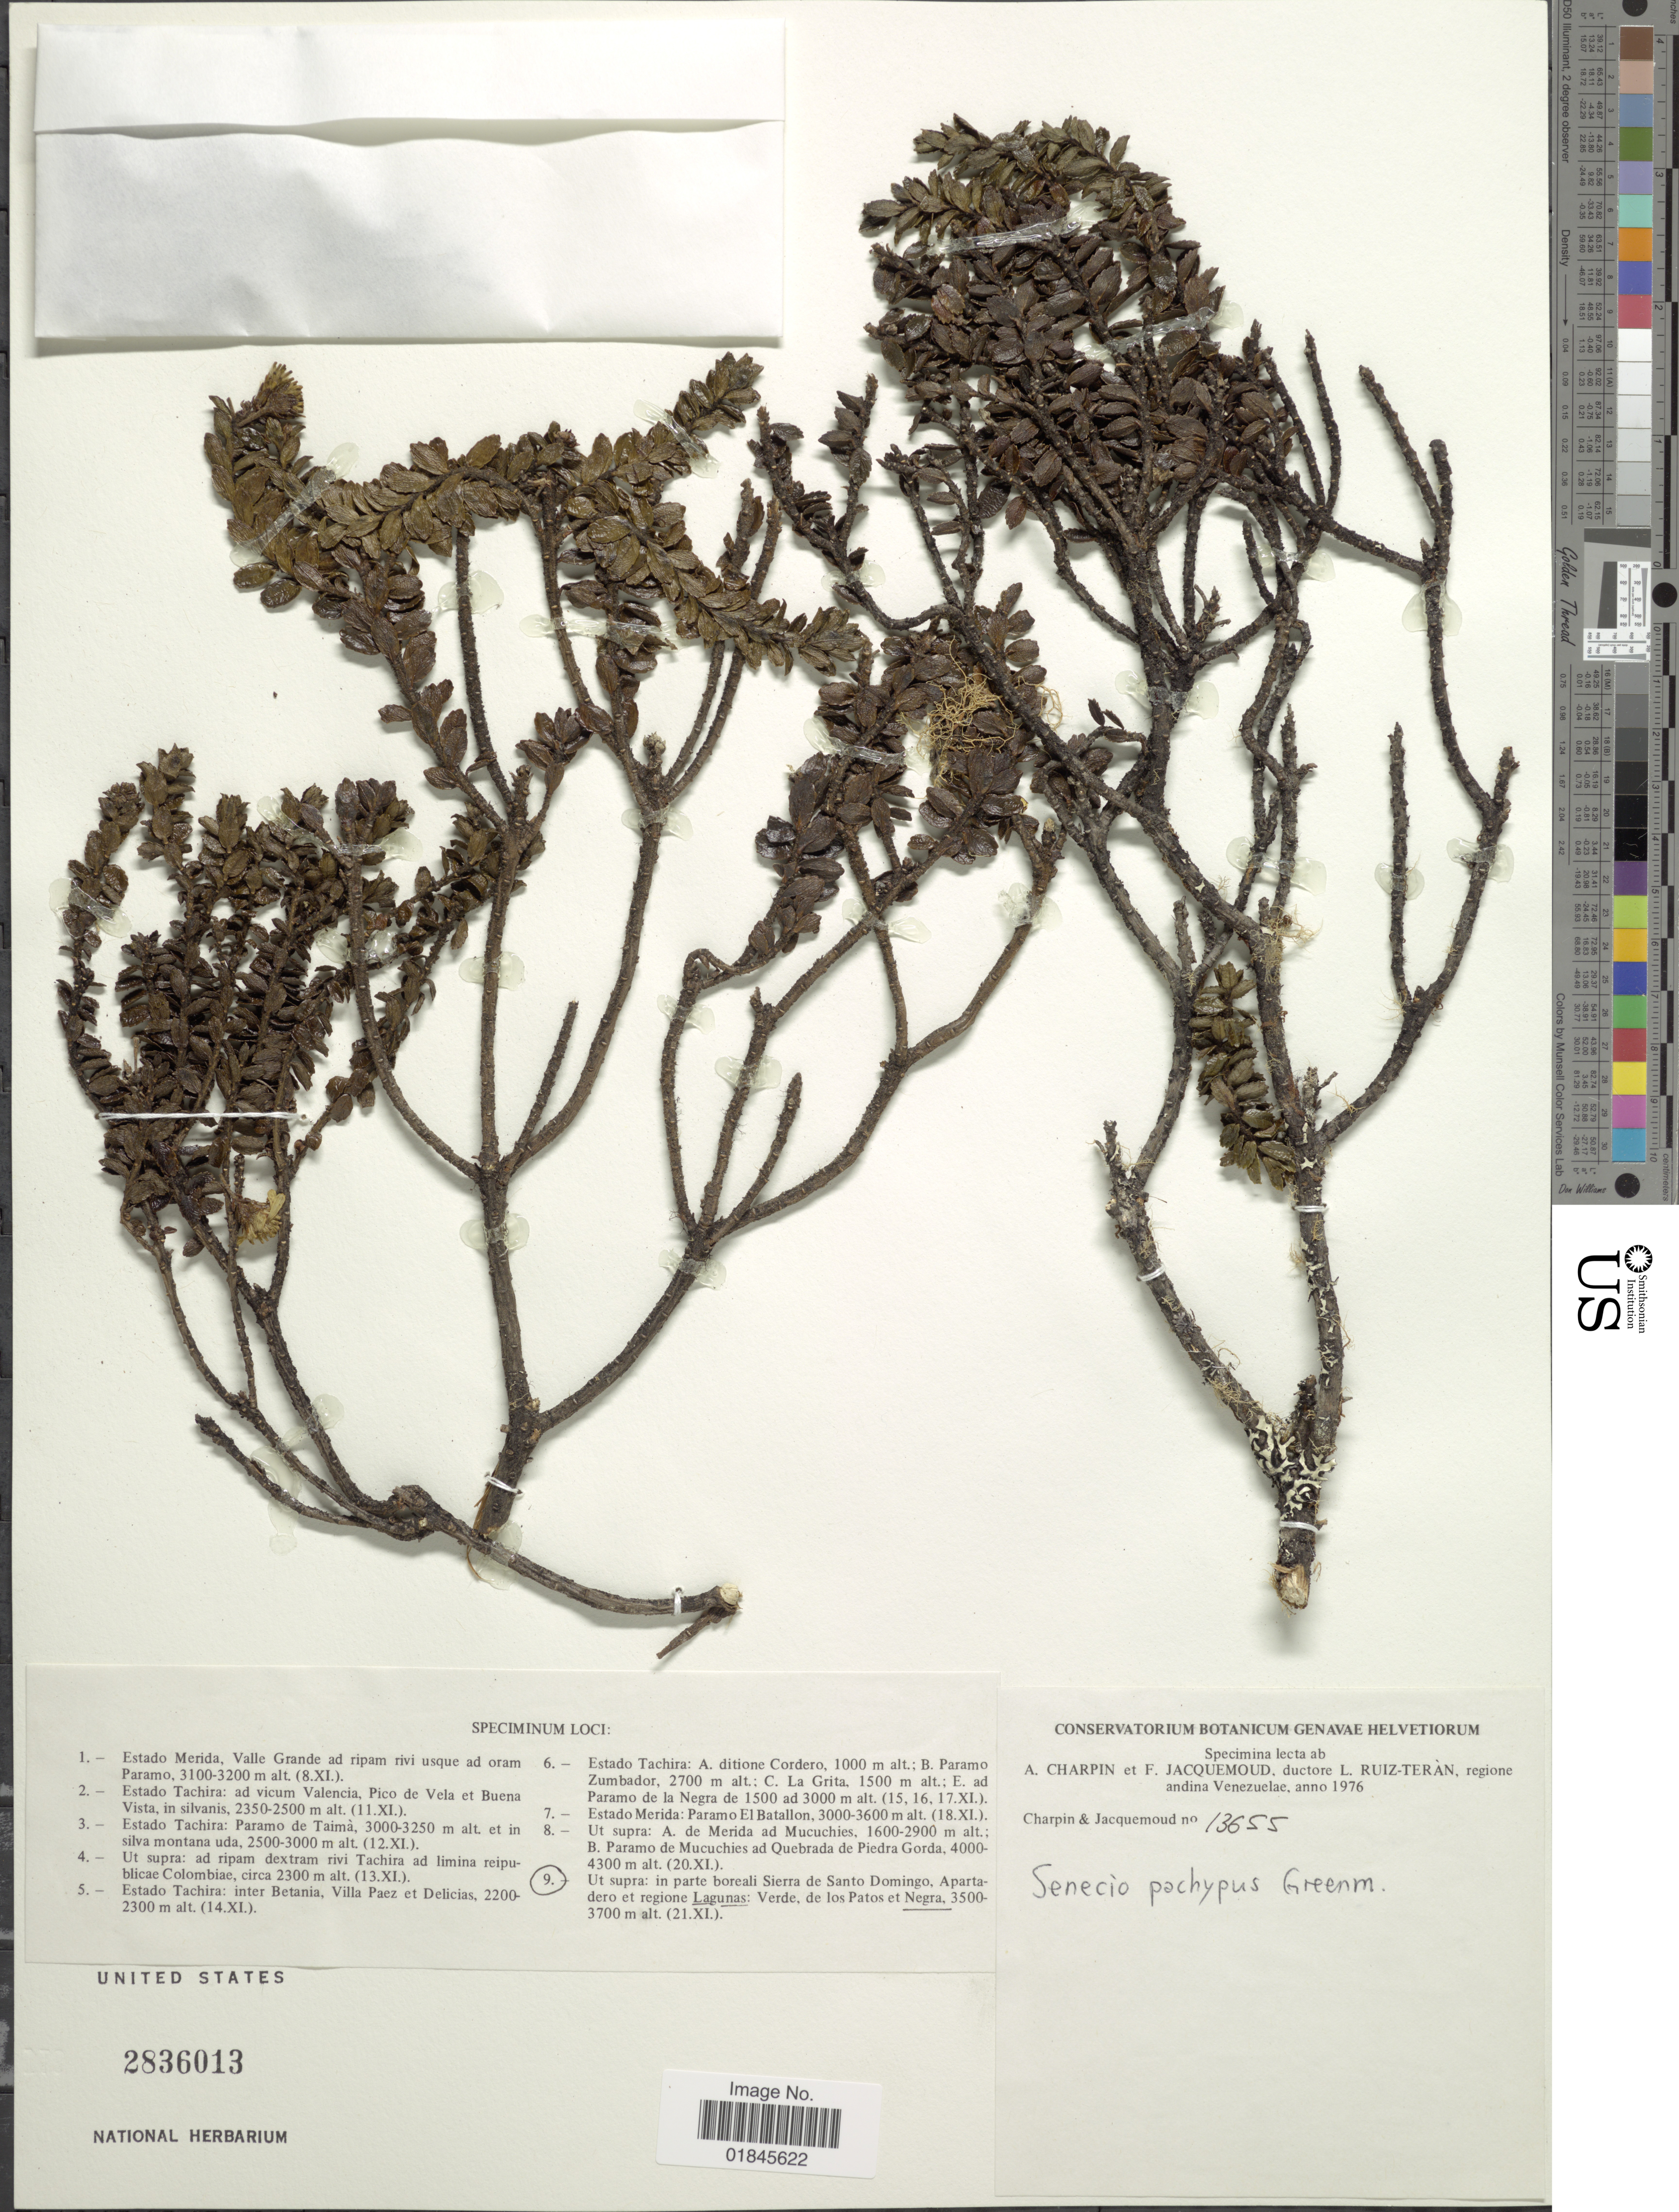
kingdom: Plantae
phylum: Tracheophyta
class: Magnoliopsida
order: Asterales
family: Asteraceae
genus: Pentacalia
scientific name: Pentacalia pachypus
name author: (Greenm.) Cuatrec.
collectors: A. Charpin, F. Jacquemoud & L. E. Ruíz-Terán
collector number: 13655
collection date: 1976-11-21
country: Venezuela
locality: Ut supra: in parte boreali Sierra de Santo Domingo, Apartadero et regione Lagunas; Verde, de los Patos et Negra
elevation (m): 3500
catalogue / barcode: US 2836013